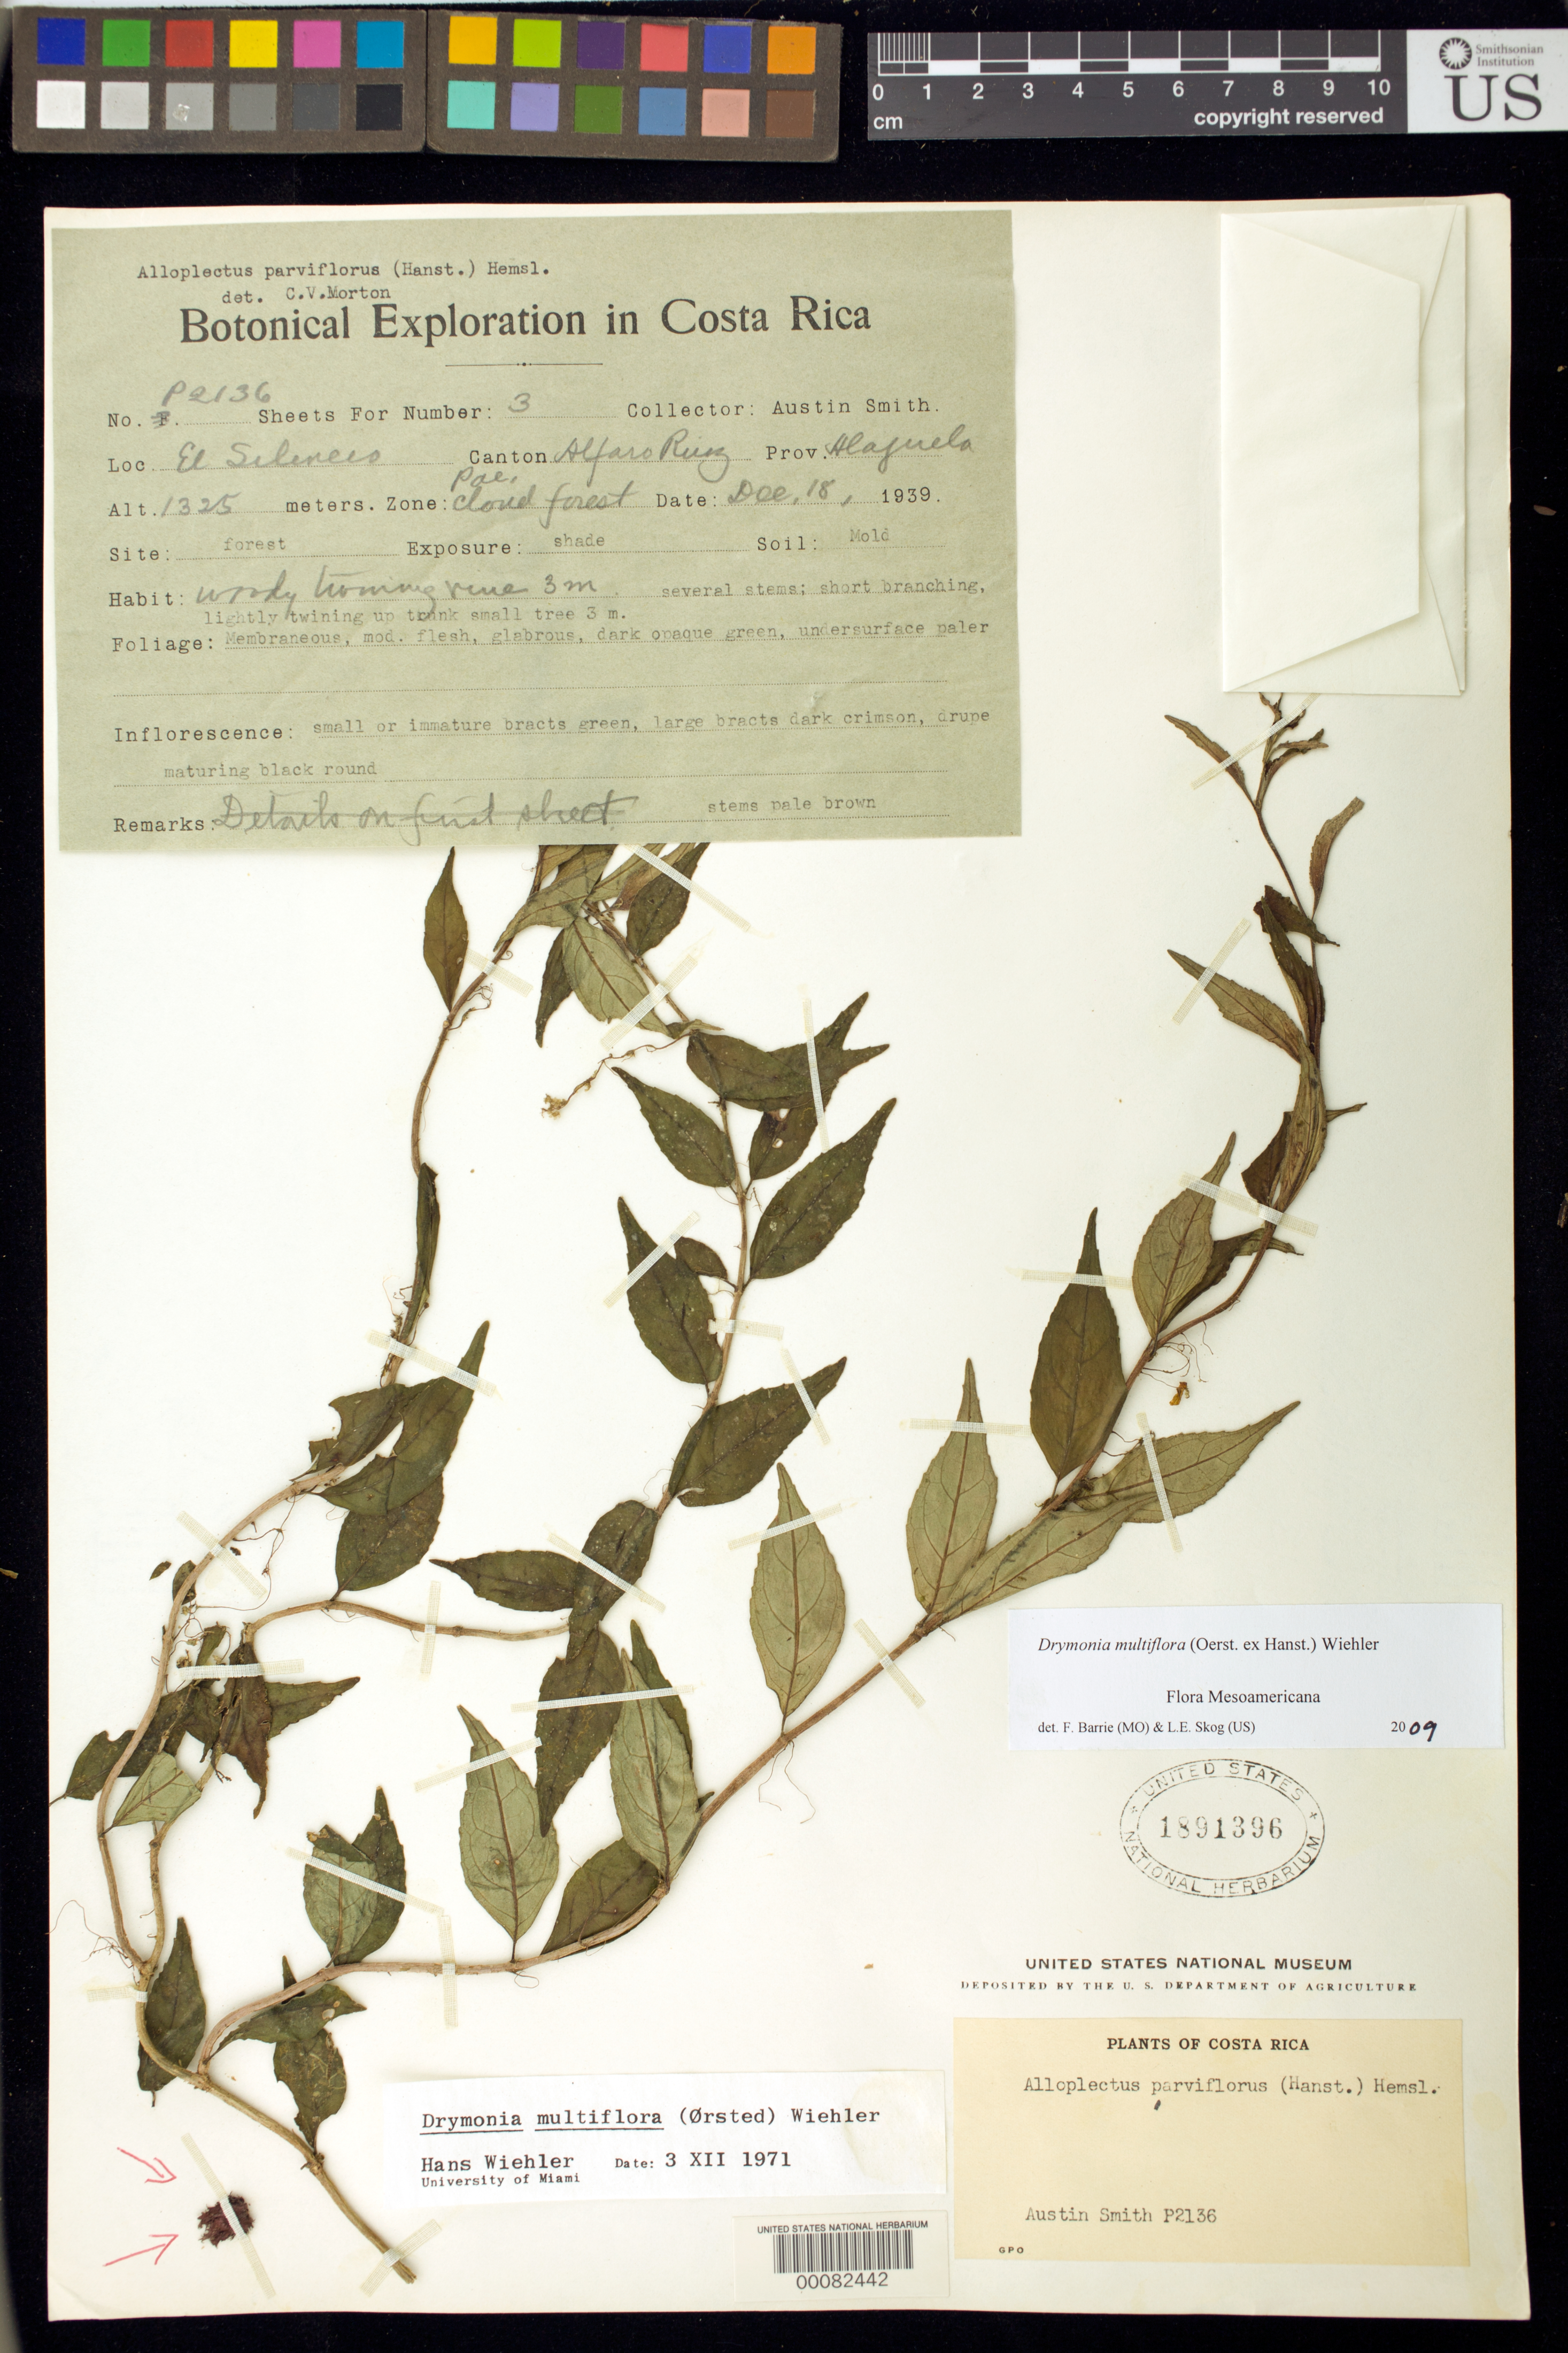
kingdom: Plantae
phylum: Tracheophyta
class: Magnoliopsida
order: Lamiales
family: Gesneriaceae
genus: Drymonia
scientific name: Drymonia multiflora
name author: (Oerst. ex Hanst.) Wiehler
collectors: Aust P. Smith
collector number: P 2136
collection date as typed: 18 Dec 1939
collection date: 1939-12-18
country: Costa Rica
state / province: Alajuela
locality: El Silencio, Canton Alfaro Ruiz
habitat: Pac cloud forest in shade and moldy soil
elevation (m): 1325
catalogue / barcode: US 1891396